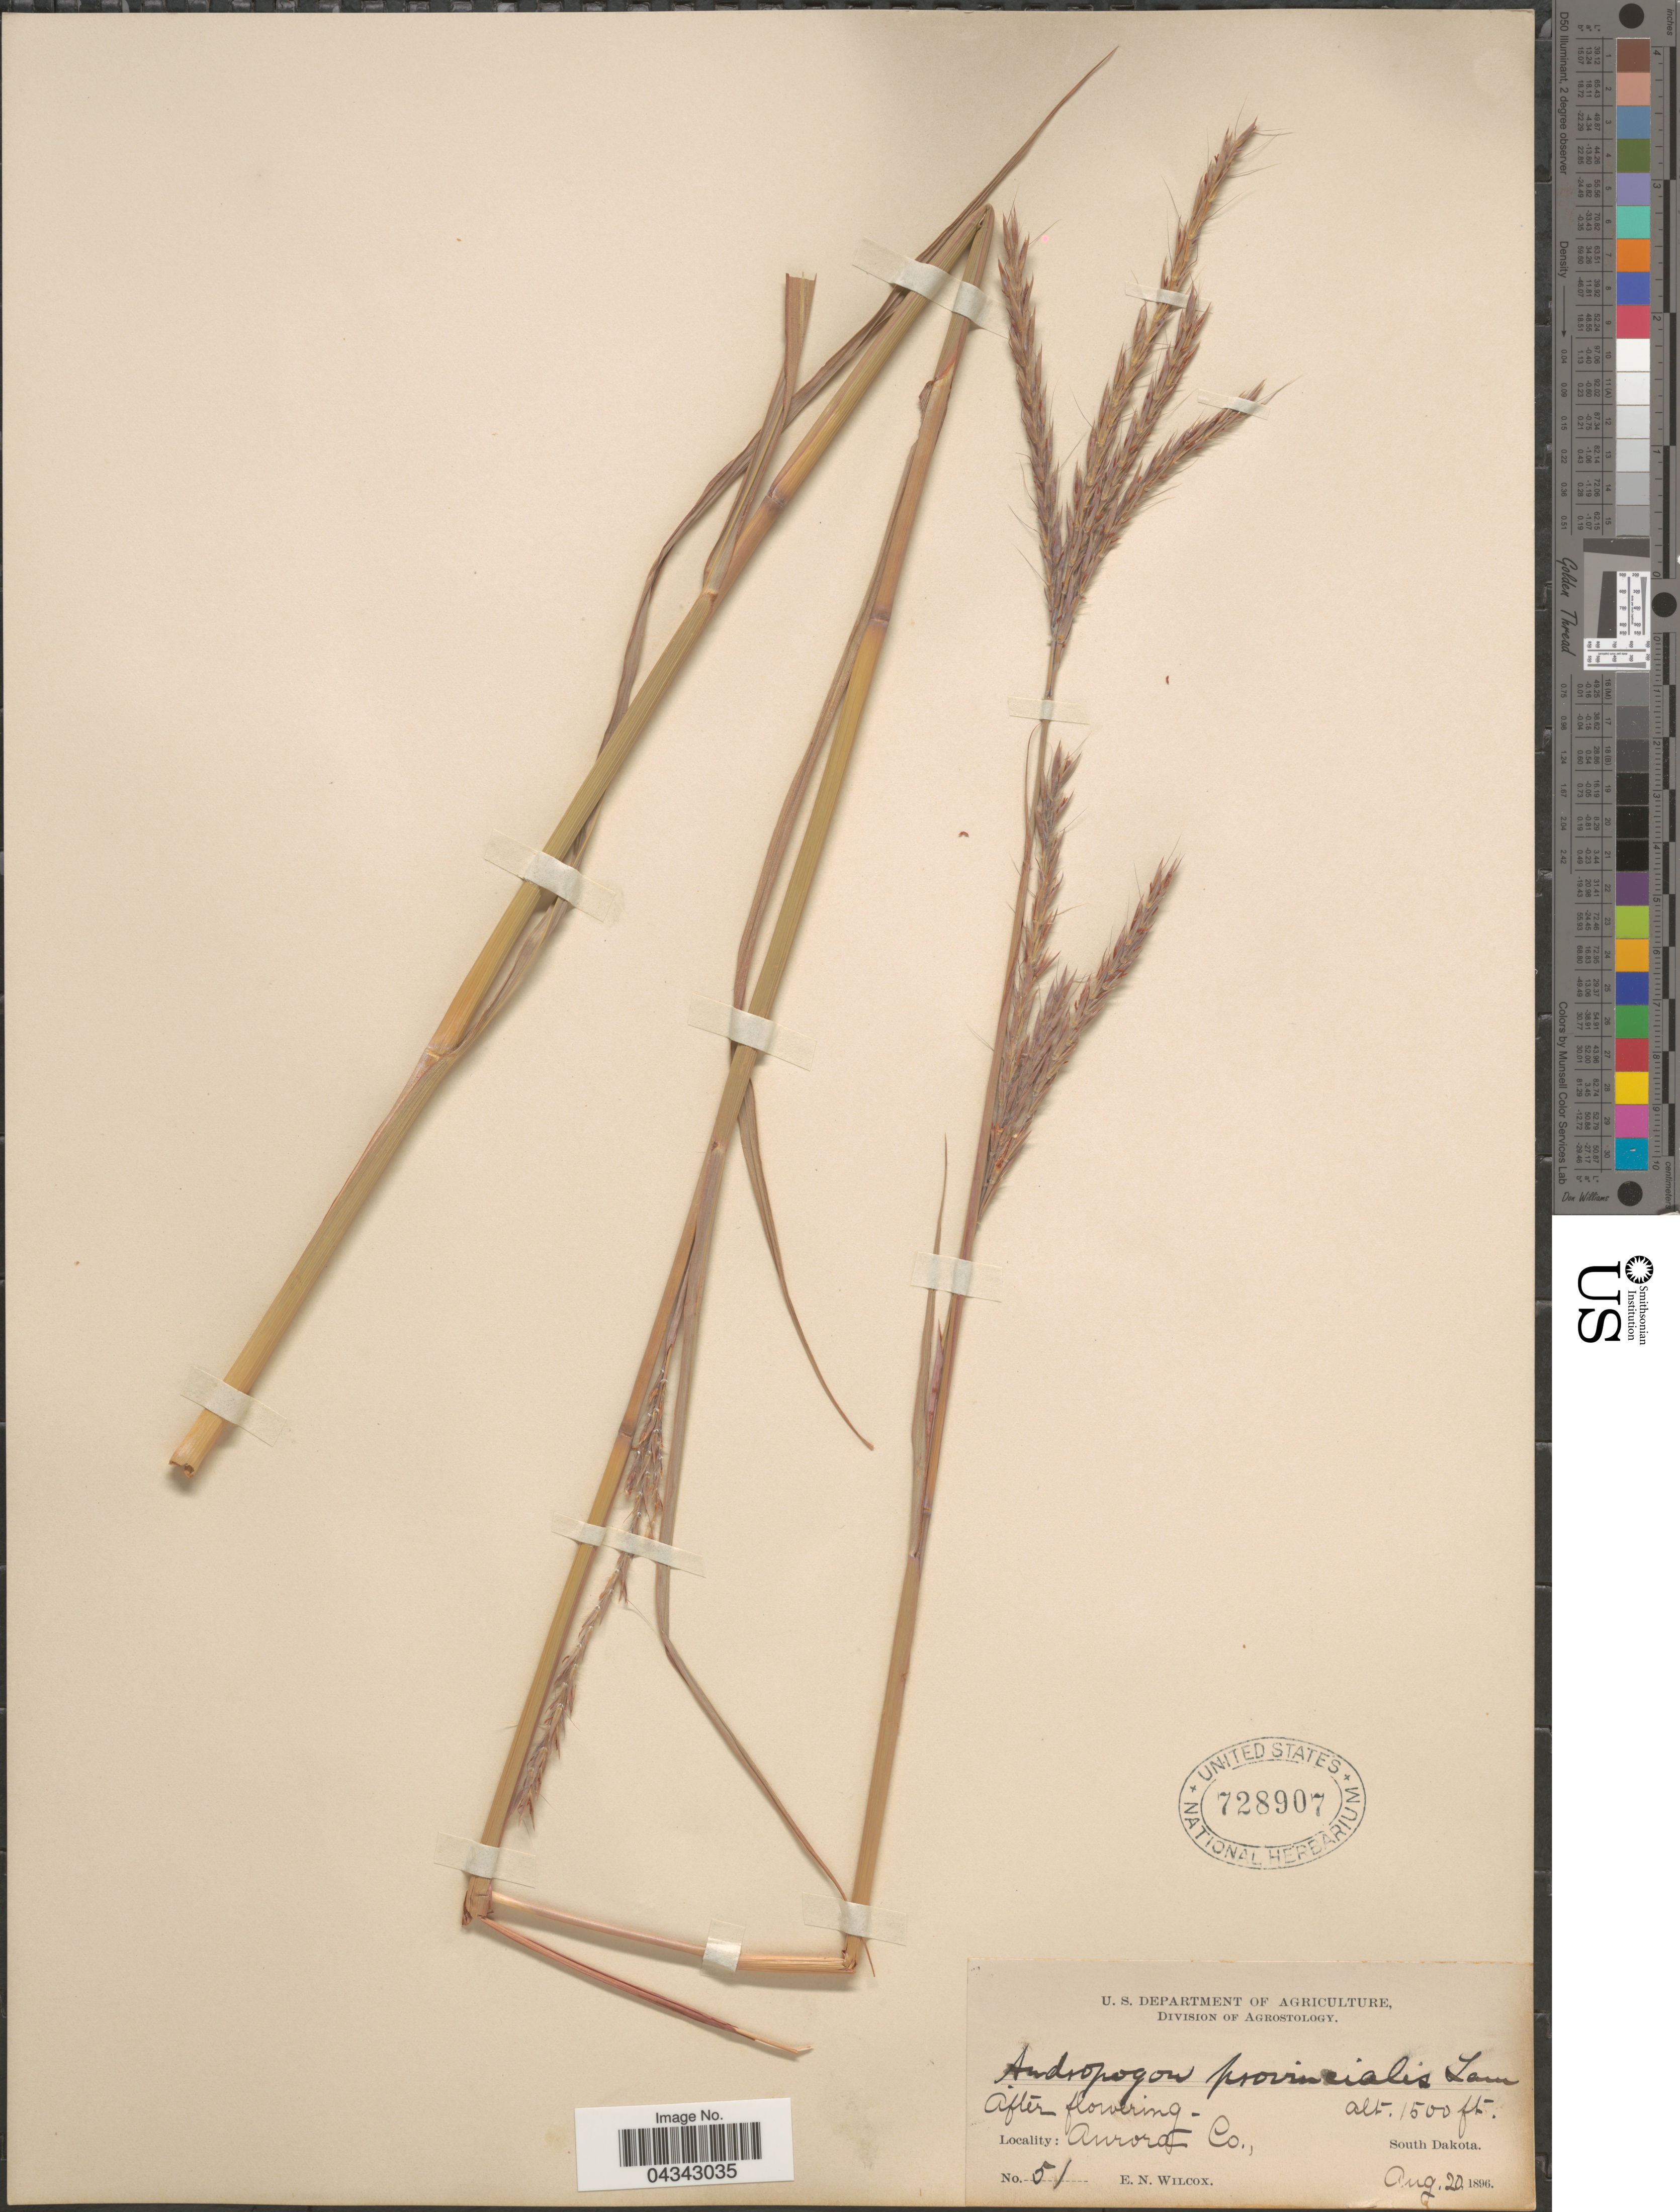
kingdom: Plantae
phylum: Tracheophyta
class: Liliopsida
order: Poales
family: Poaceae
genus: Andropogon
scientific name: Andropogon gerardii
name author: Vitman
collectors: E. Wilcox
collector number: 51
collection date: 1896-08-20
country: United States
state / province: South Dakota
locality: Aurora Co.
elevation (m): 457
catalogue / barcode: US 728907